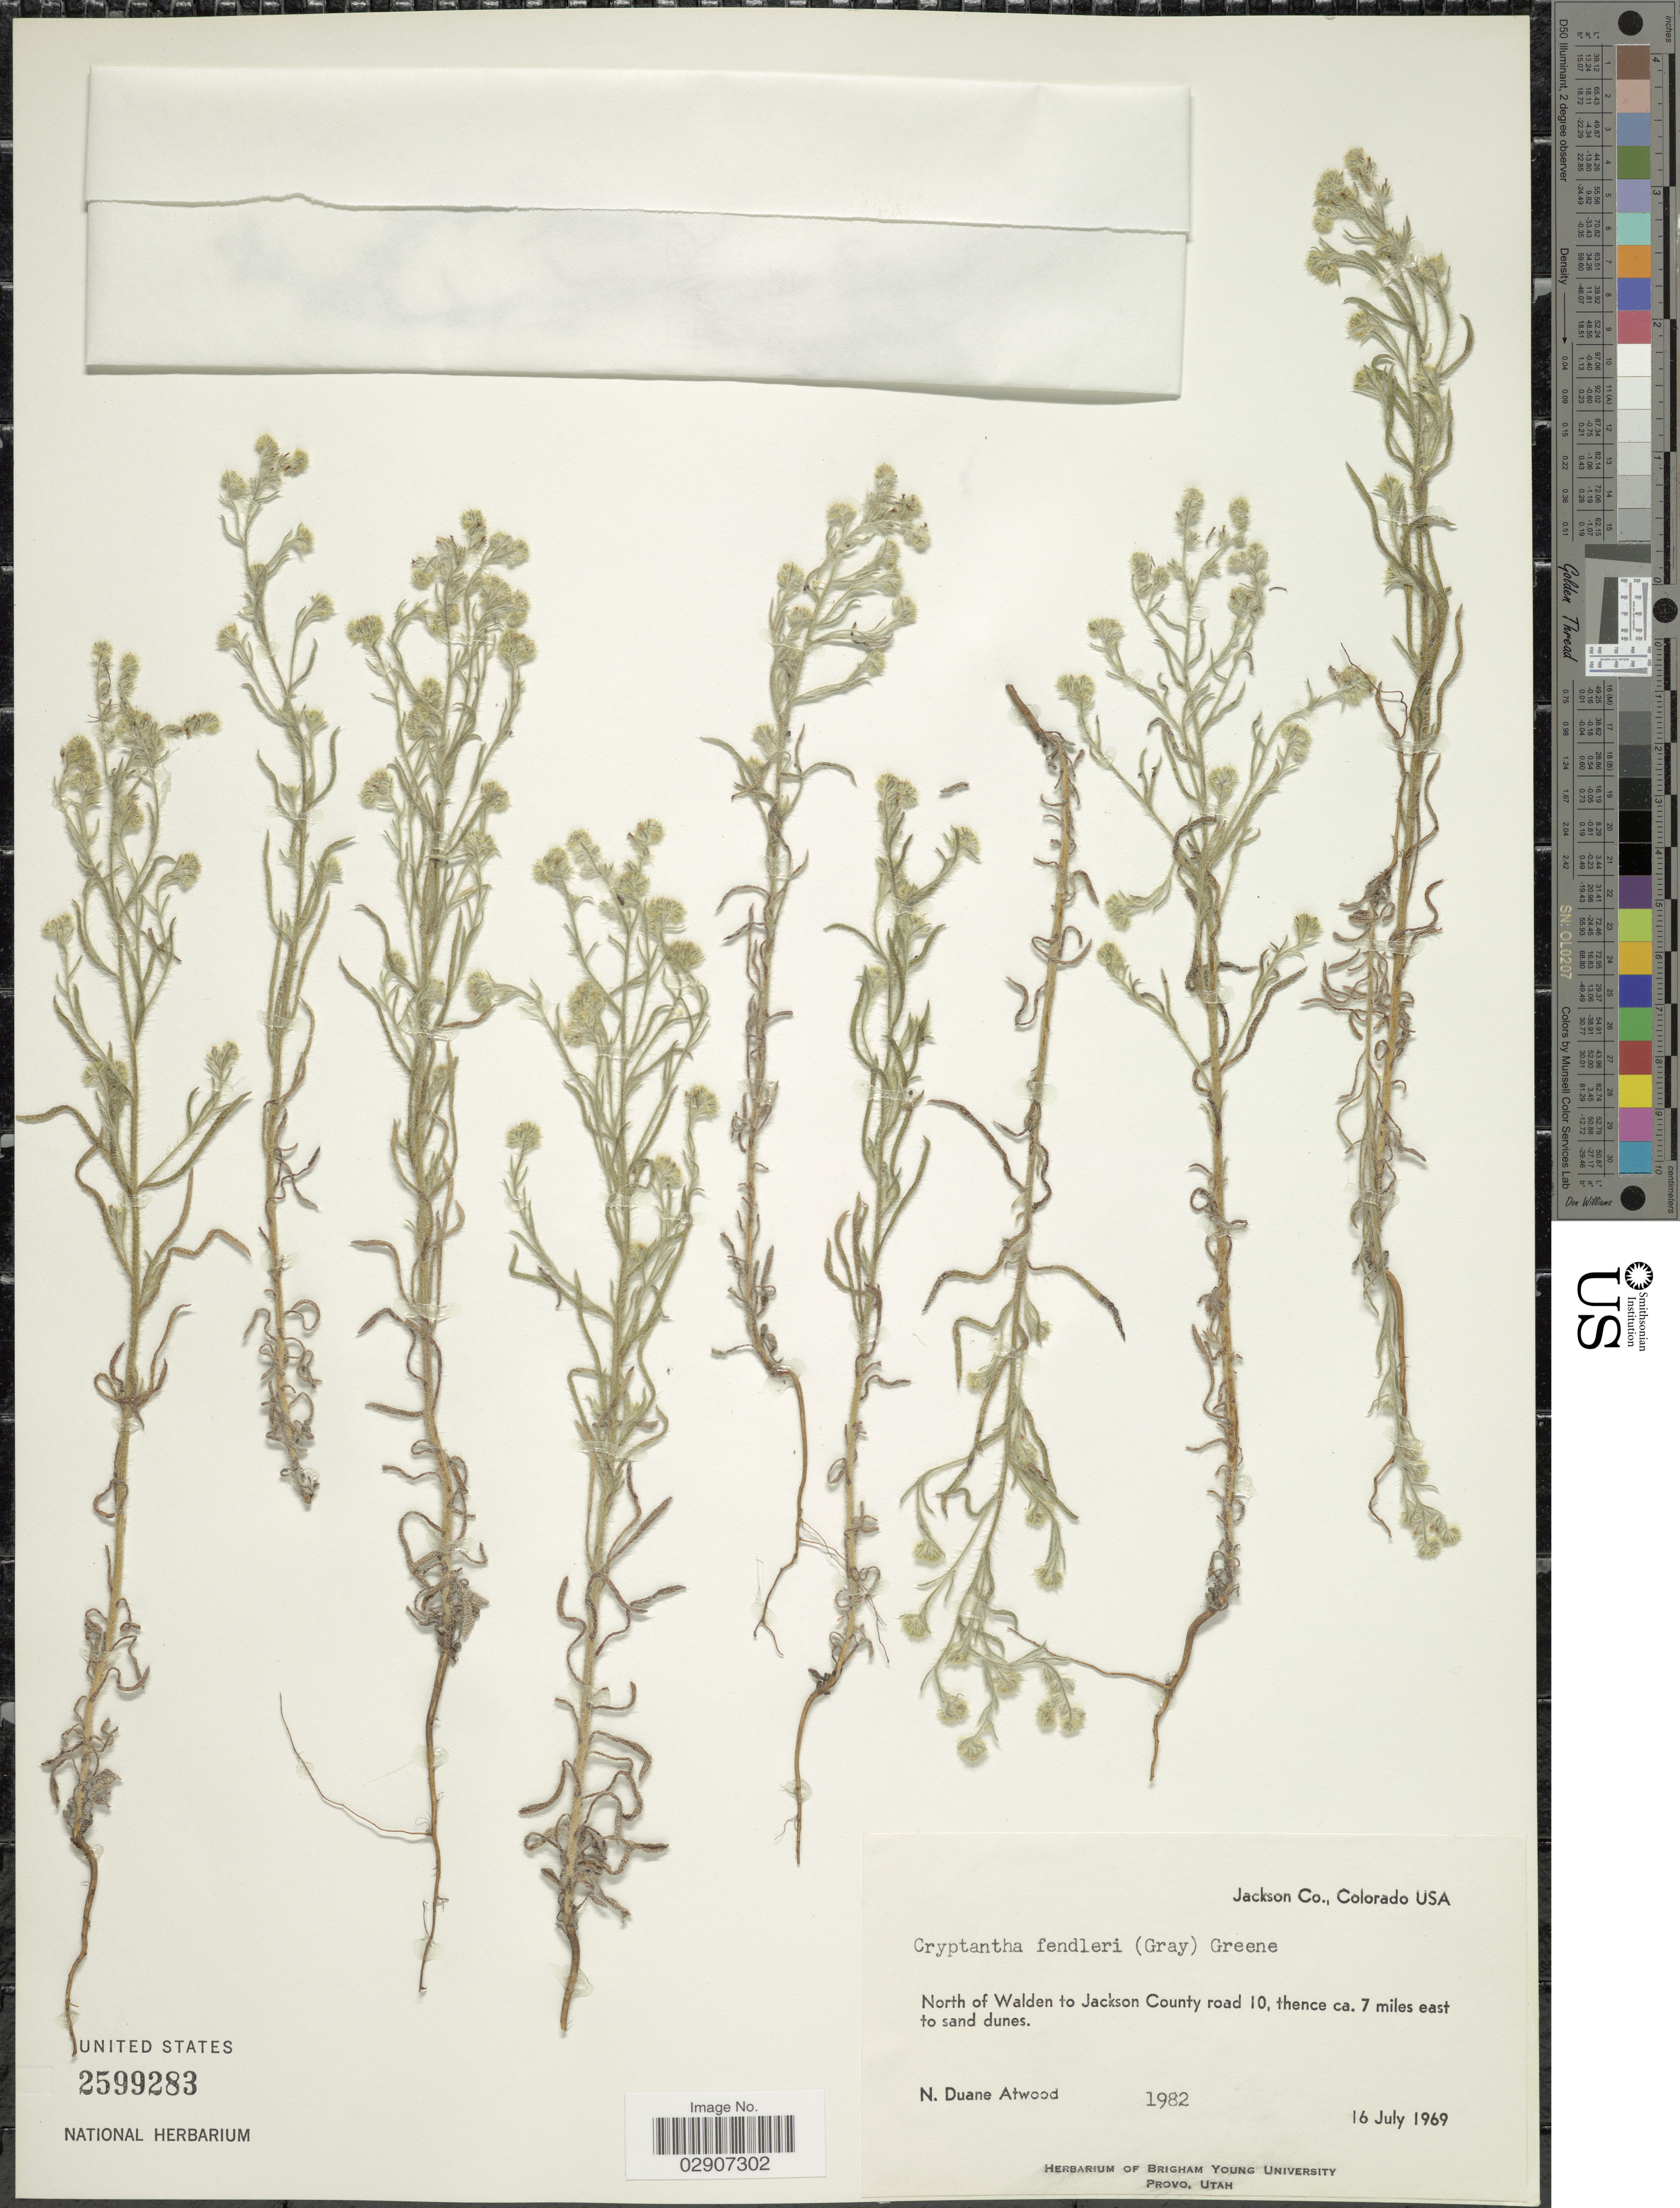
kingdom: Plantae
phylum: Tracheophyta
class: Magnoliopsida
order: Boraginales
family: Boraginaceae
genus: Cryptantha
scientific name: Cryptantha fendleri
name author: (A. Gray) Greene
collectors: N. Atwood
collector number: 1982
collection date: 1969-07-16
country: United States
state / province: Colorado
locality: Jackson Co., North of Walden to Jackson County road 10, thence ca. 7 miles east to sand dunes.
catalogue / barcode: US 2599283